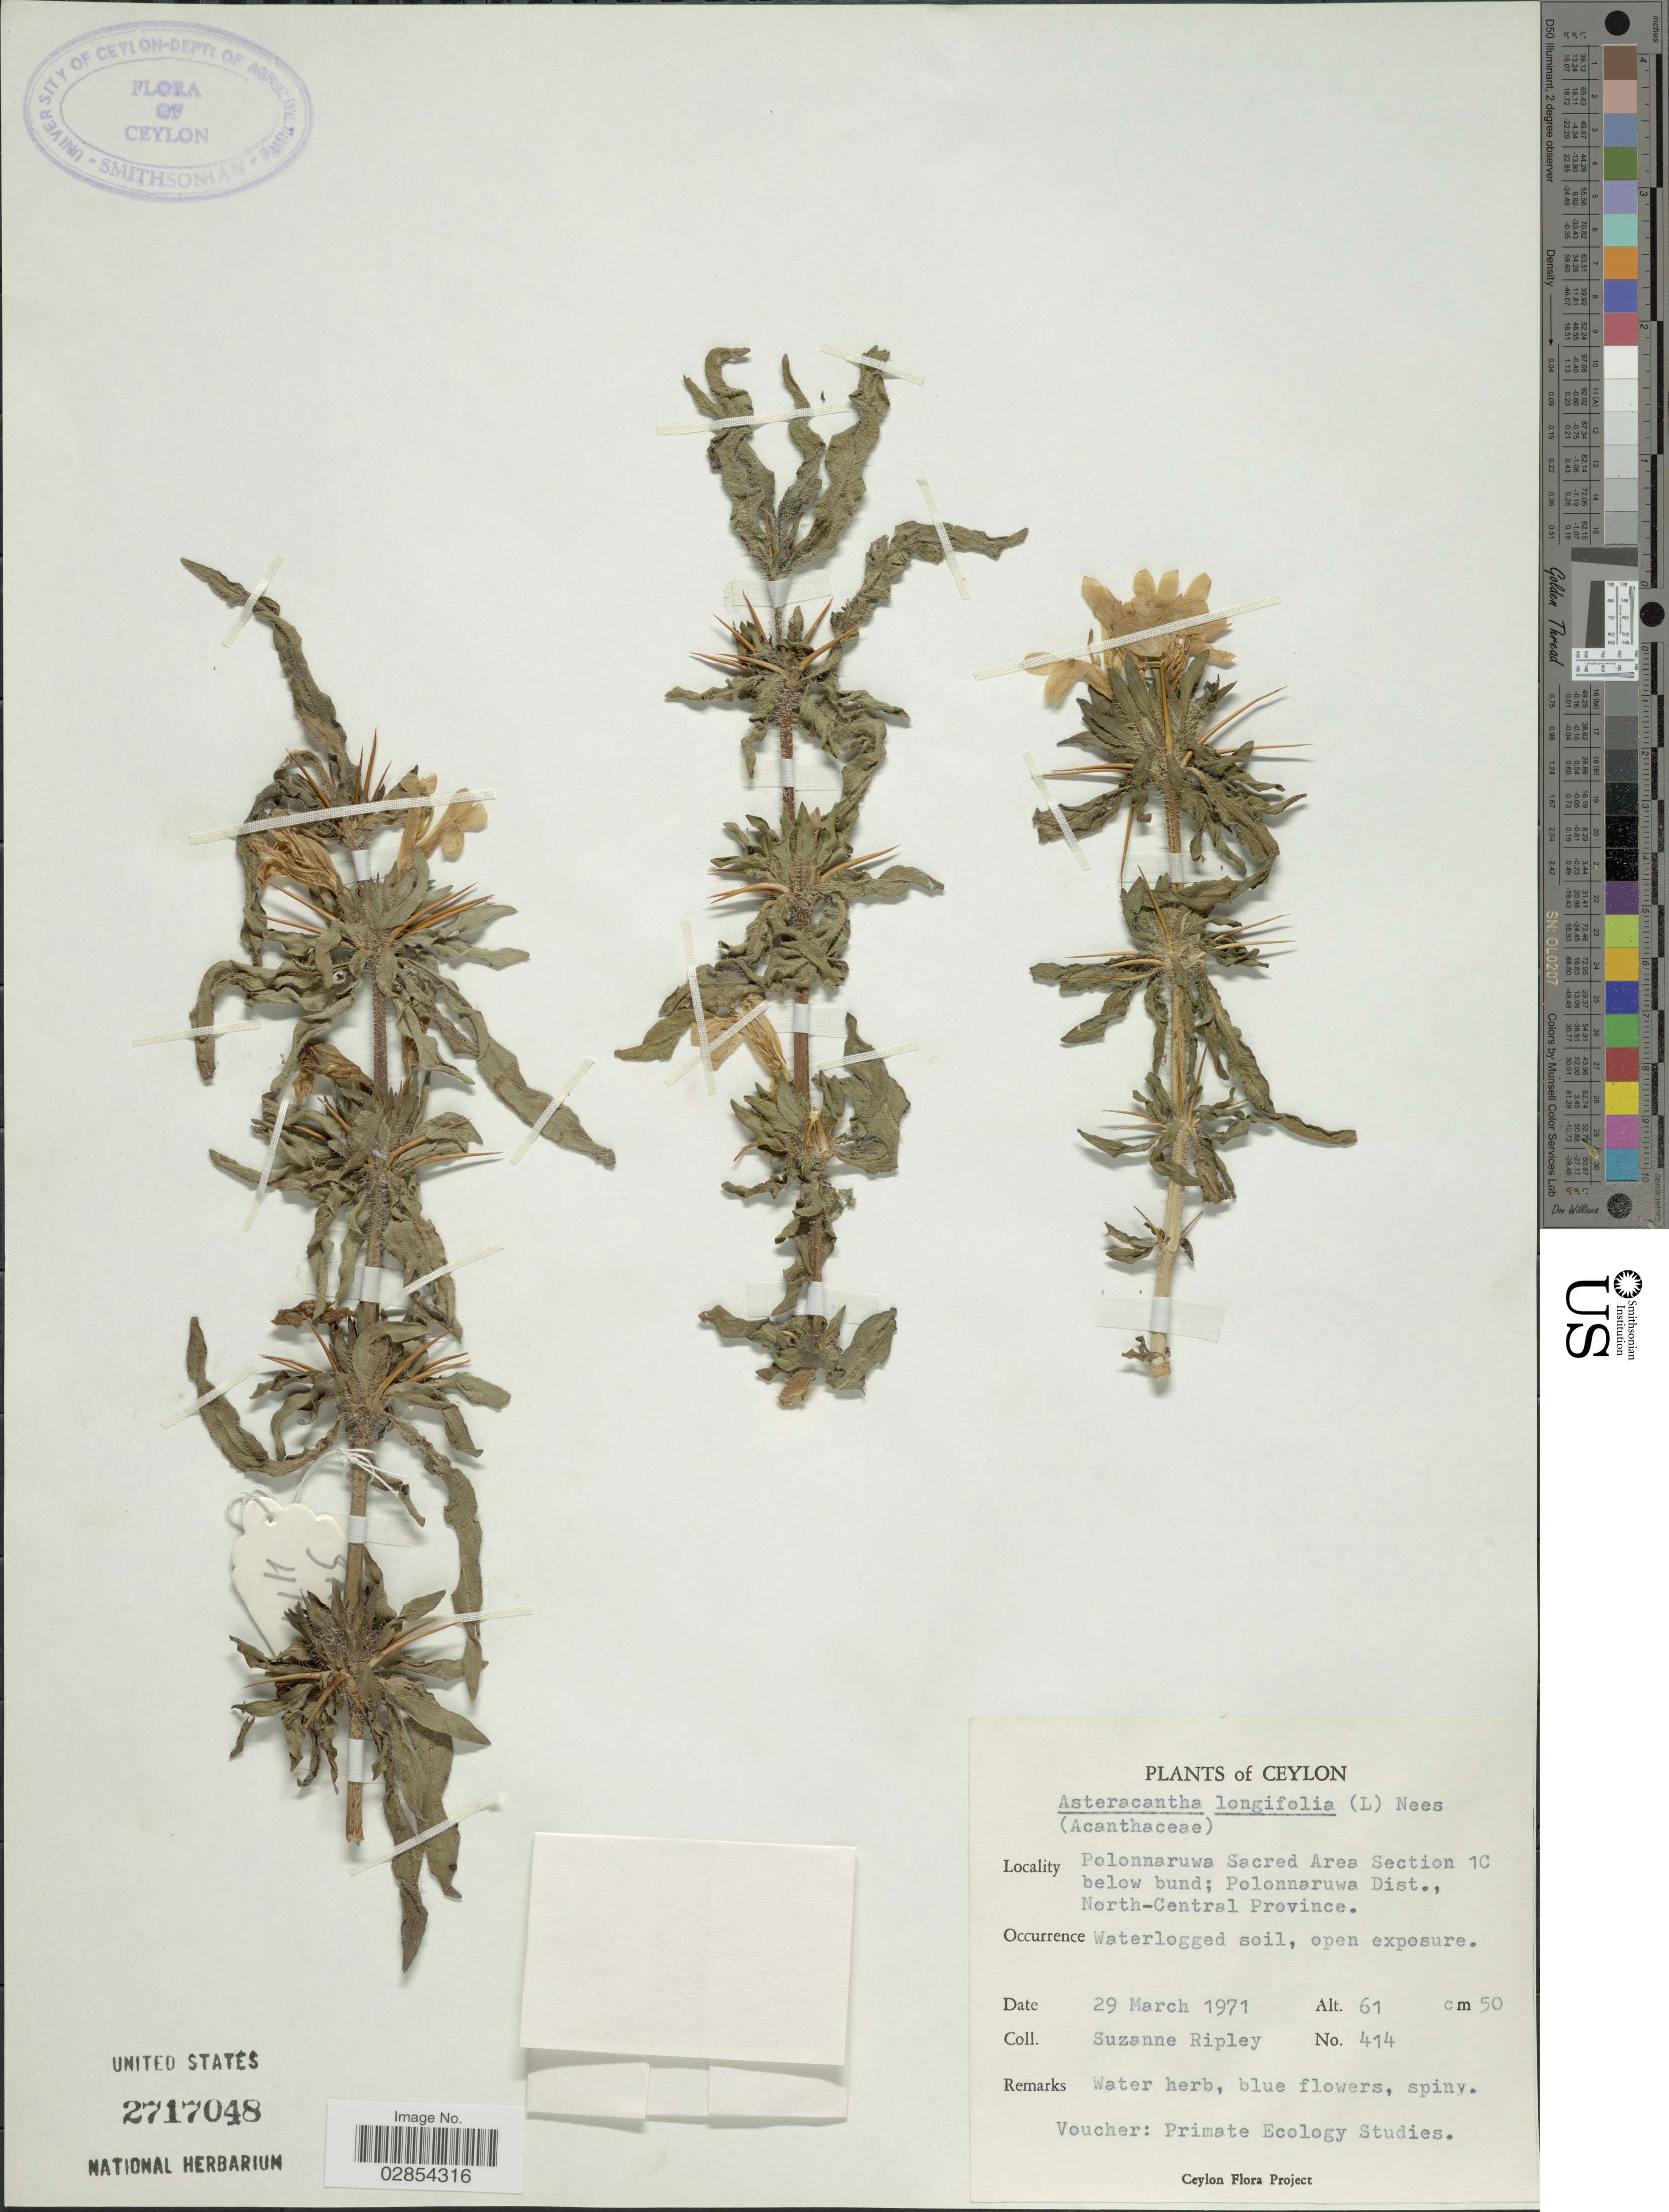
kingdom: Plantae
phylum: Tracheophyta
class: Magnoliopsida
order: Lamiales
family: Acanthaceae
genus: Asteracantha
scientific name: Asteracantha auriculata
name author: Nees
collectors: S. Ripley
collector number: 414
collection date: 1971-03-29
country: Sri Lanka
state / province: North Central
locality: Ceylon. Polonnaruwa Sacred Area Section 1C below bund; Polonnaruwa Dist.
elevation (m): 61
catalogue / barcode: US 2717048